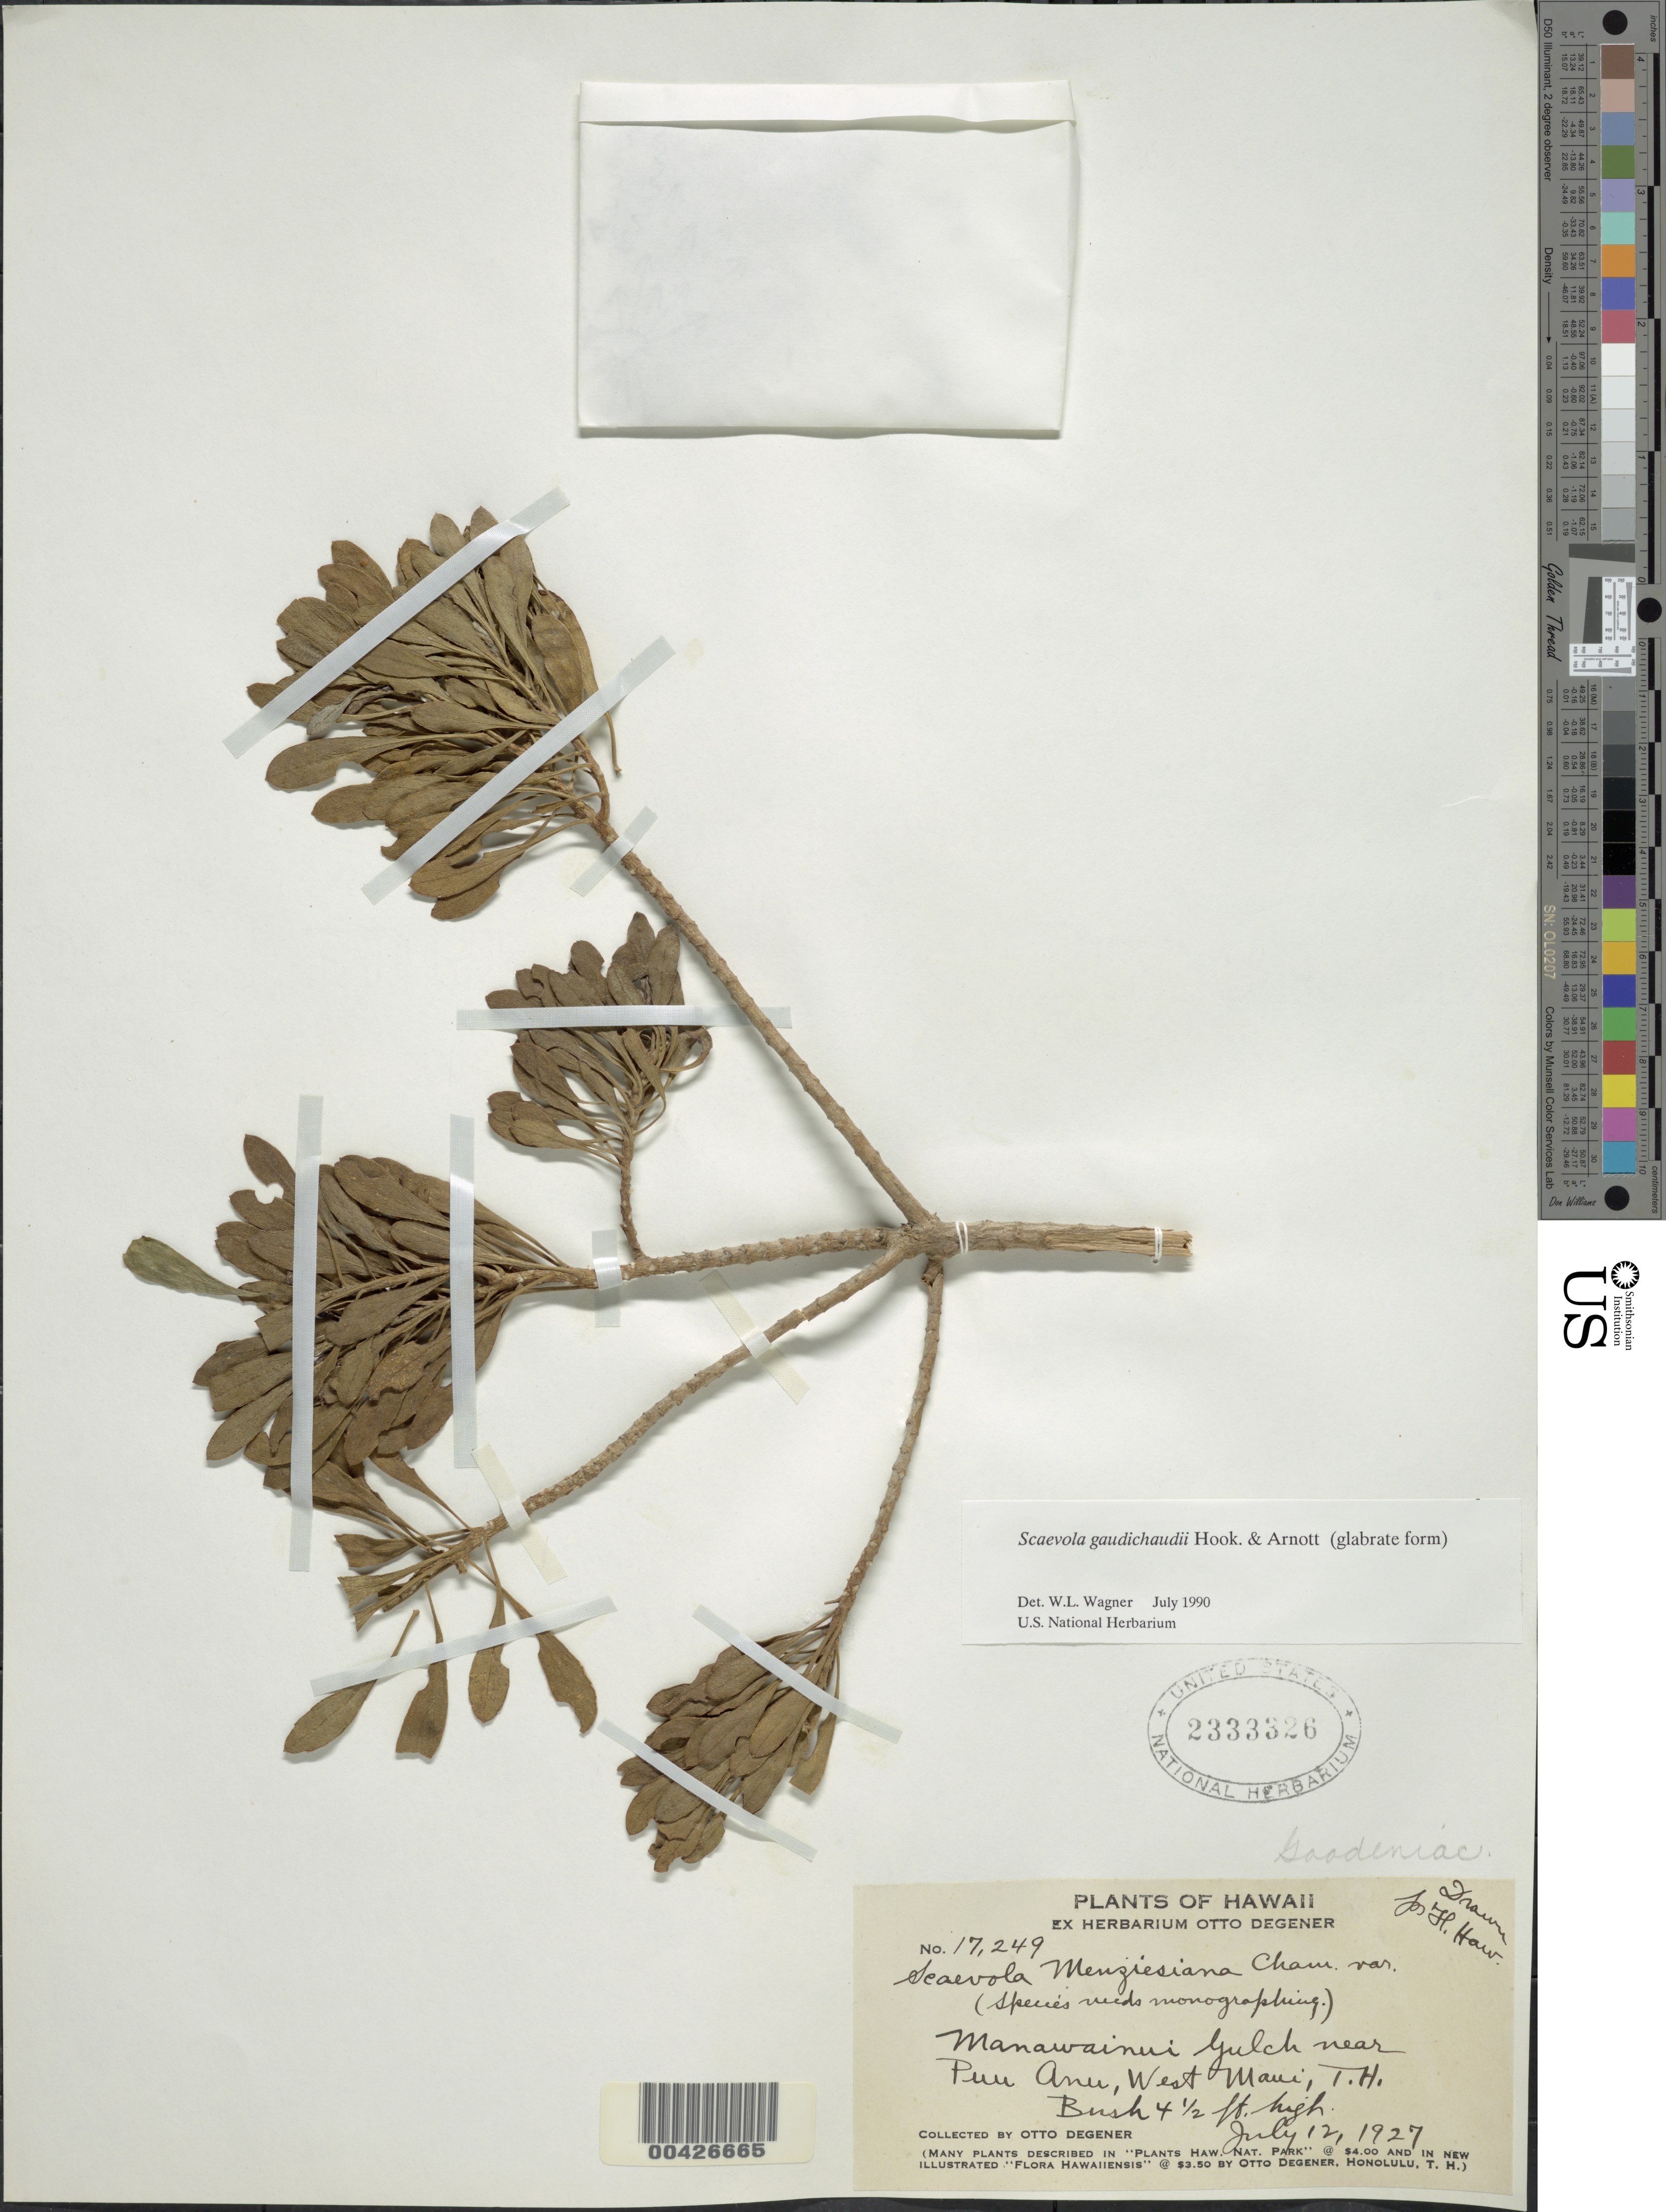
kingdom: Plantae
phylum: Tracheophyta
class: Magnoliopsida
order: Asterales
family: Goodeniaceae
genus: Scaevola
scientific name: Scaevola gaudichaudii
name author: Hook. & Arn.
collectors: O. Degener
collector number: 17249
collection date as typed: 12 Jul 1927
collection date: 1927-07-12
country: United States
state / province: Hawaii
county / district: Maui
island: Maui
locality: Manawainui Gulch near Puu Anu, West Maui, T.H.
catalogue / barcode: US 2333326